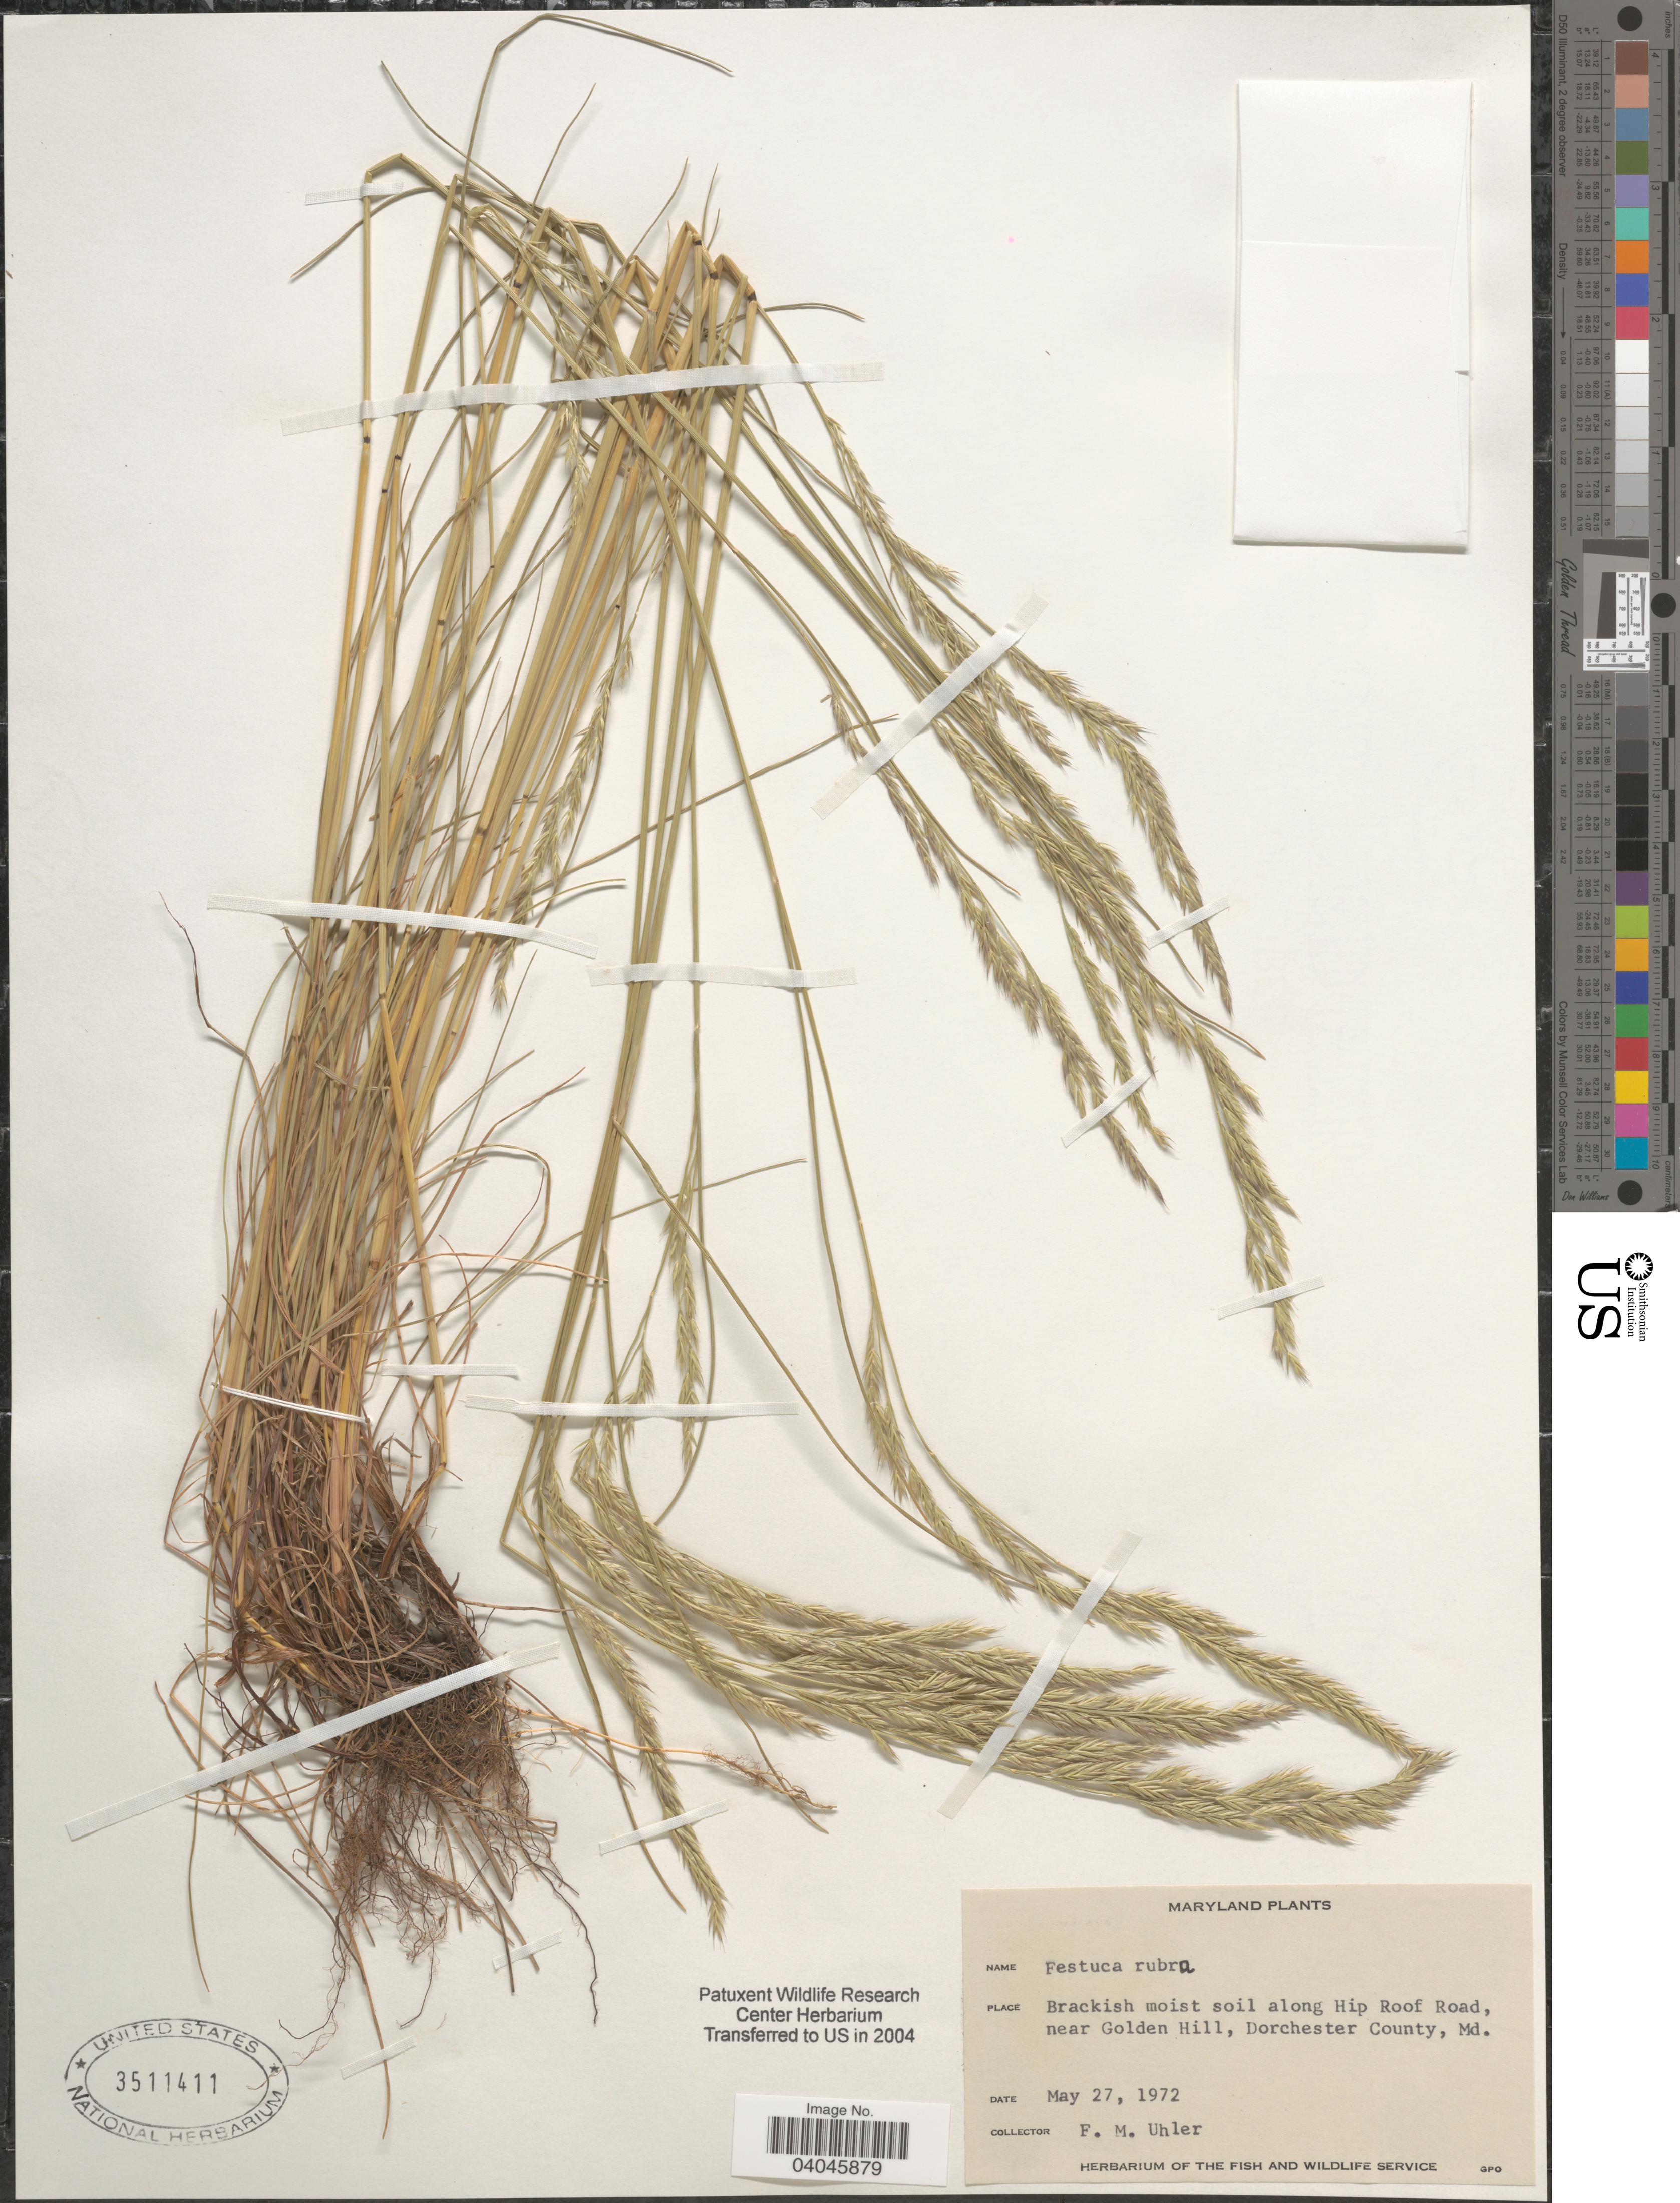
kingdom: Plantae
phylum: Tracheophyta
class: Liliopsida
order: Poales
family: Poaceae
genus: Festuca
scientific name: Festuca rubra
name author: L.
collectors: F. M. Uhler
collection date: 1972-05-27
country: United States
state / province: Maryland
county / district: Dorchester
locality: Brackish moist soil along Hip Roof Road, near Golden Hill, Dorchester County.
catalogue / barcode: US 3511411